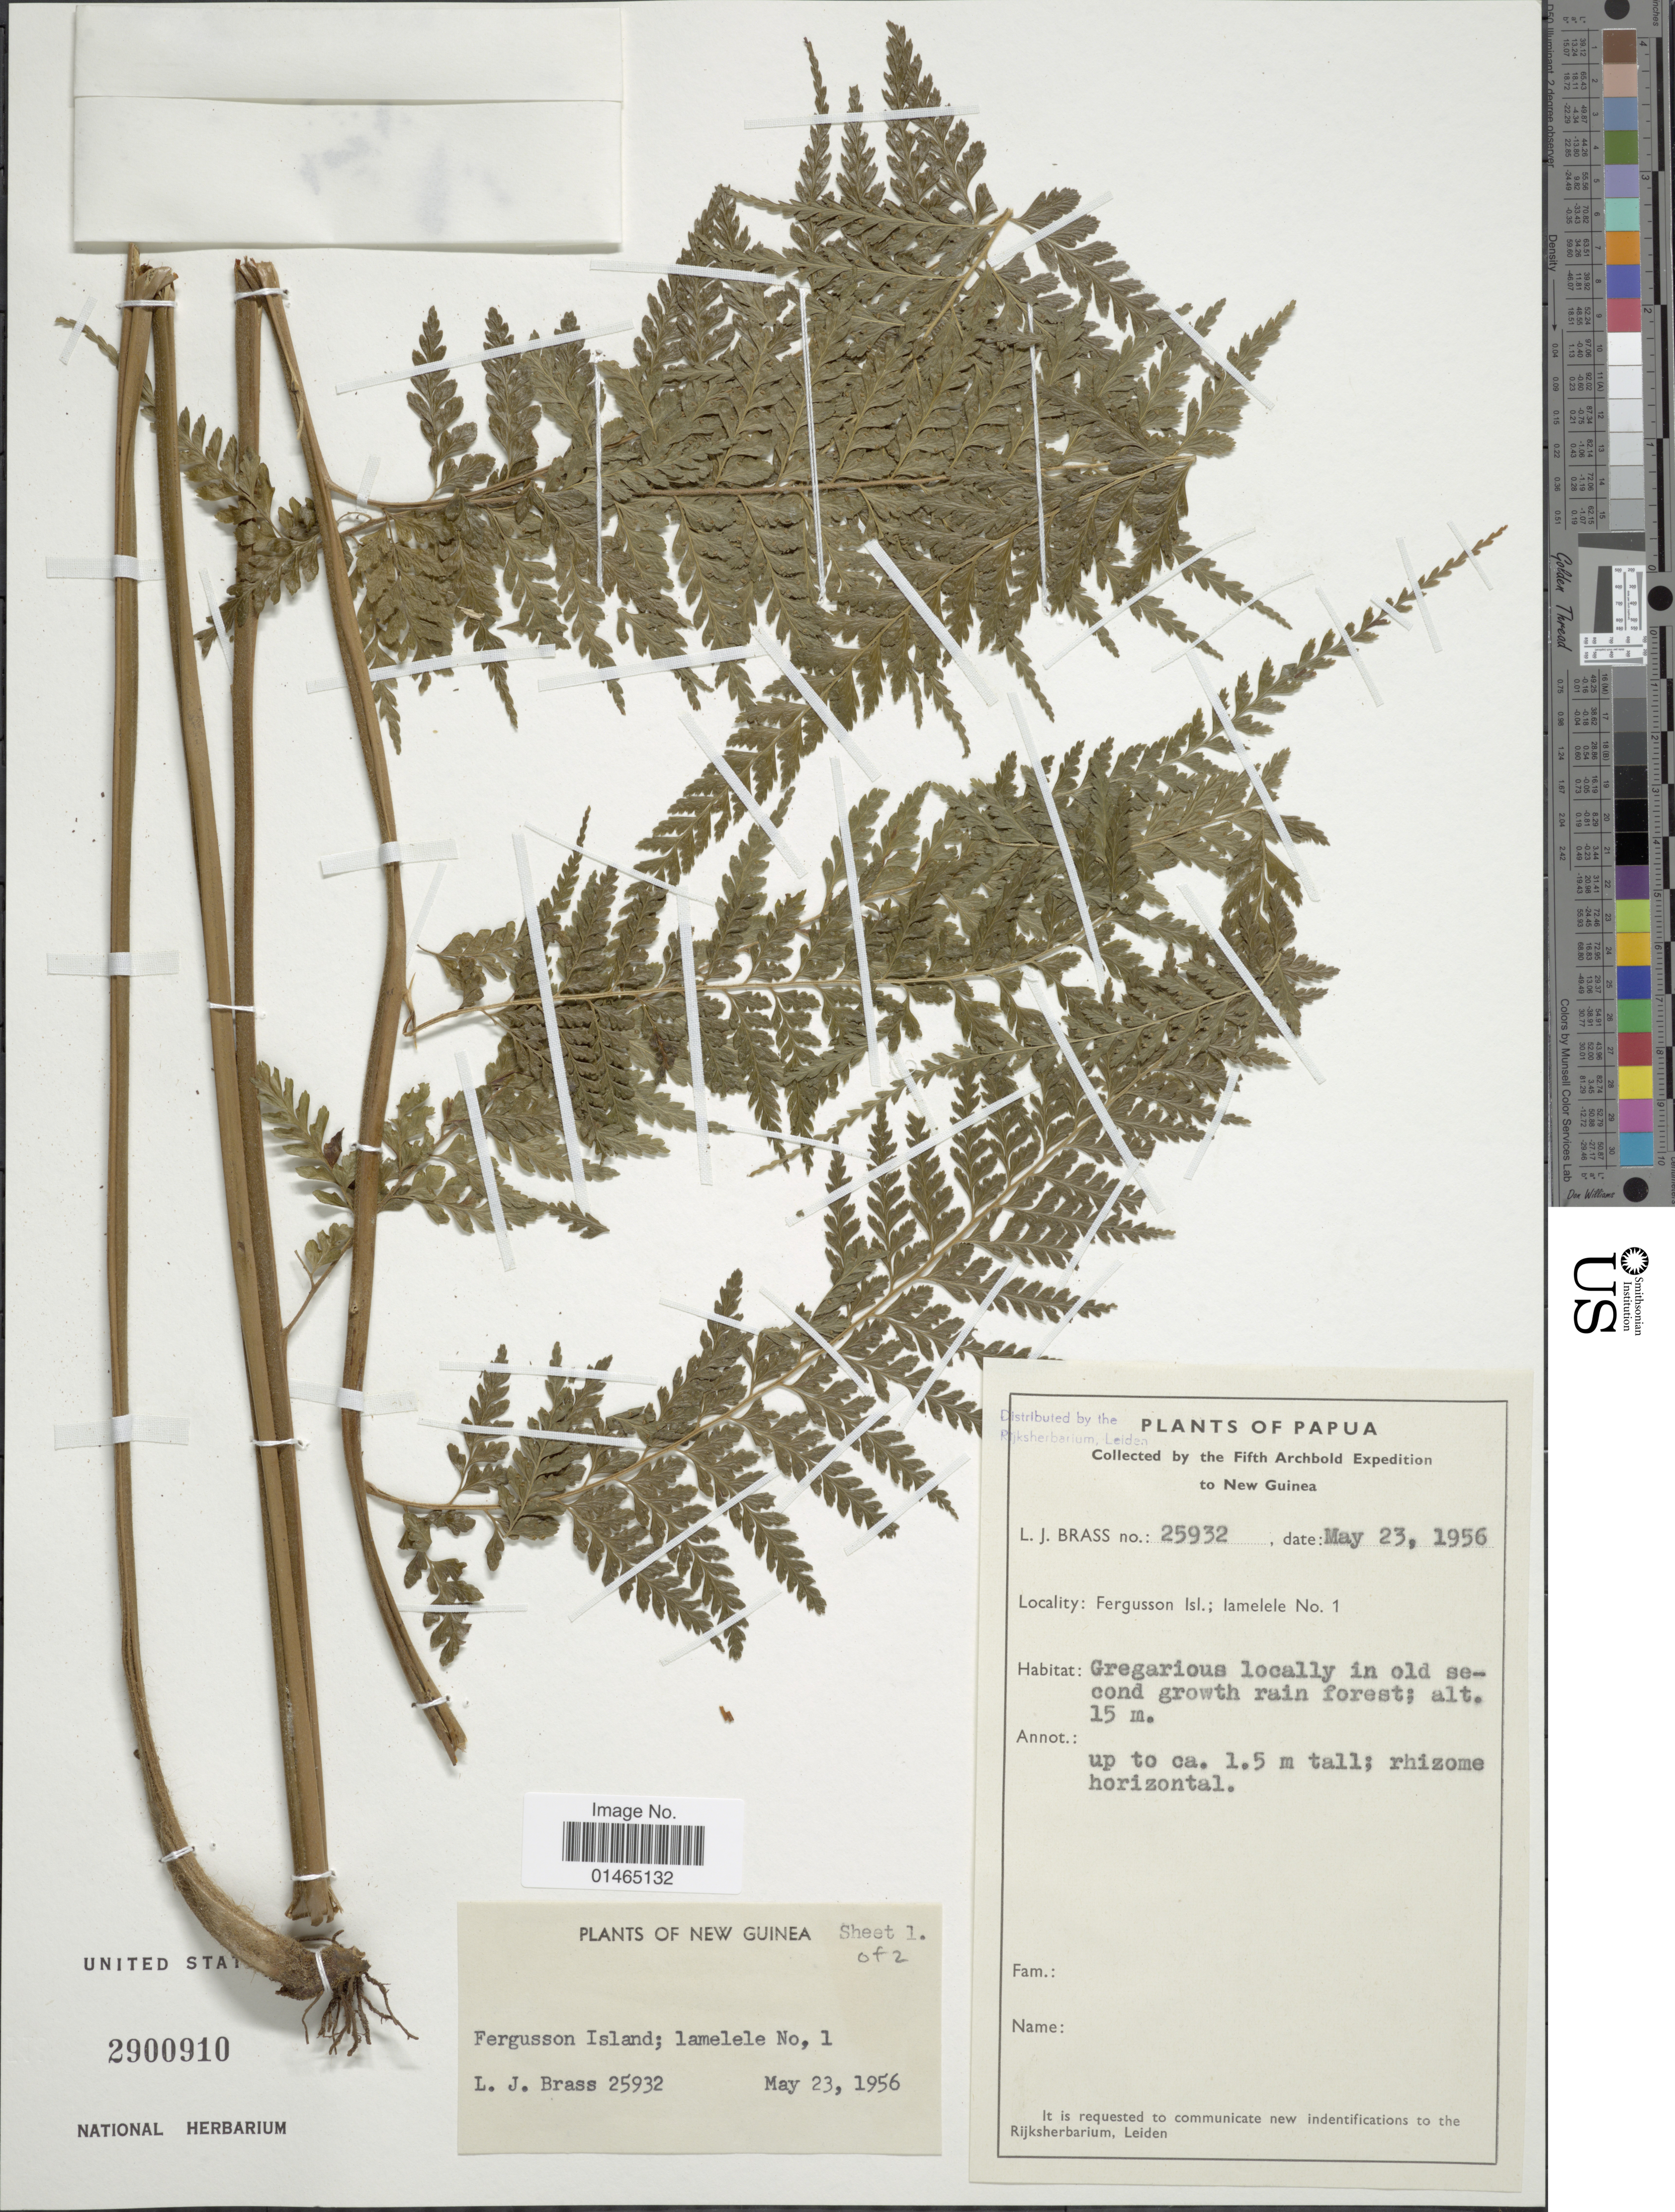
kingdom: Plantae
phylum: Tracheophyta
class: Polypodiopsida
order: Polypodiales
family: Dennstaedtiaceae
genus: Dennstaedtia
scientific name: Dennstaedtia penicillifera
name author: Alderw.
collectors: L. J. Brass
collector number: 25932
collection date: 1956-05-23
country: Papua New Guinea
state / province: Milne Bay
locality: Fergusson Isl.; Iamelele No. 1.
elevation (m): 15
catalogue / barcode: US 2900910